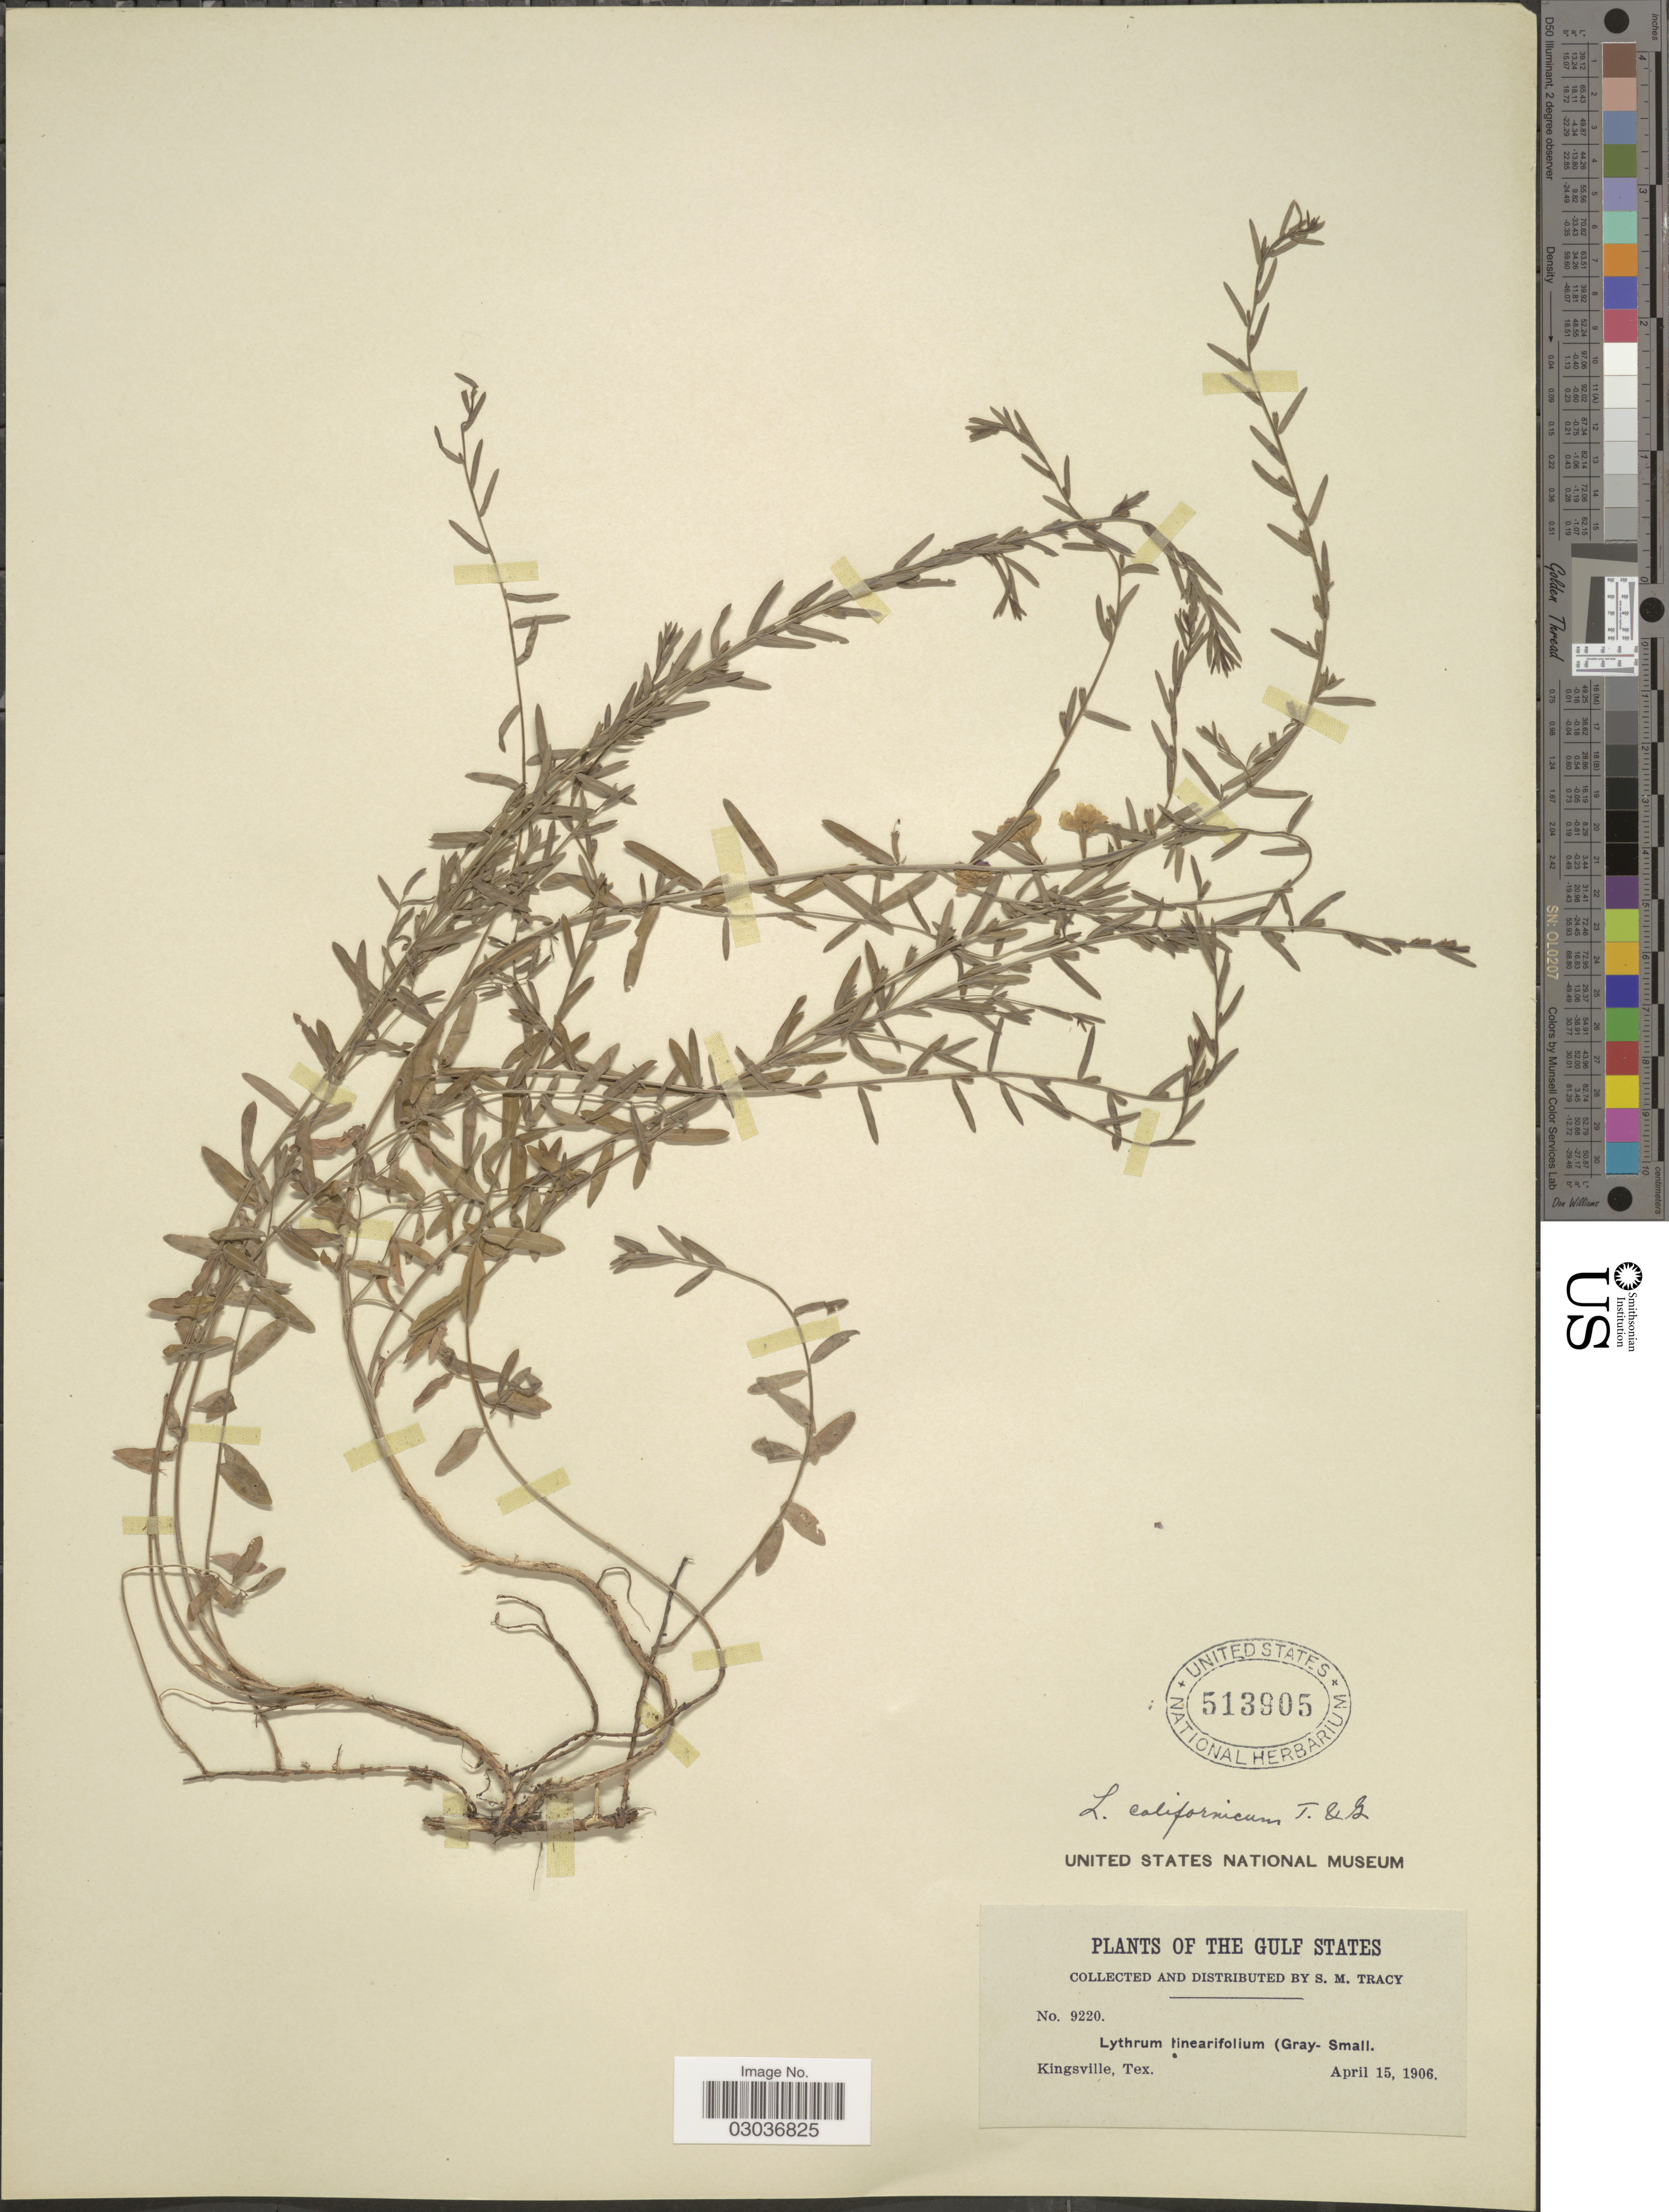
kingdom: Plantae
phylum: Tracheophyta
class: Magnoliopsida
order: Myrtales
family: Lythraceae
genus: Lythrum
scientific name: Lythrum californicum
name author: Torr. & A. Gray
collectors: S. M. Tracy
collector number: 9220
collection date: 1906-04-15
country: United States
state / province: Texas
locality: The Gulf States. Kingsville.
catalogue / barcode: US 513905